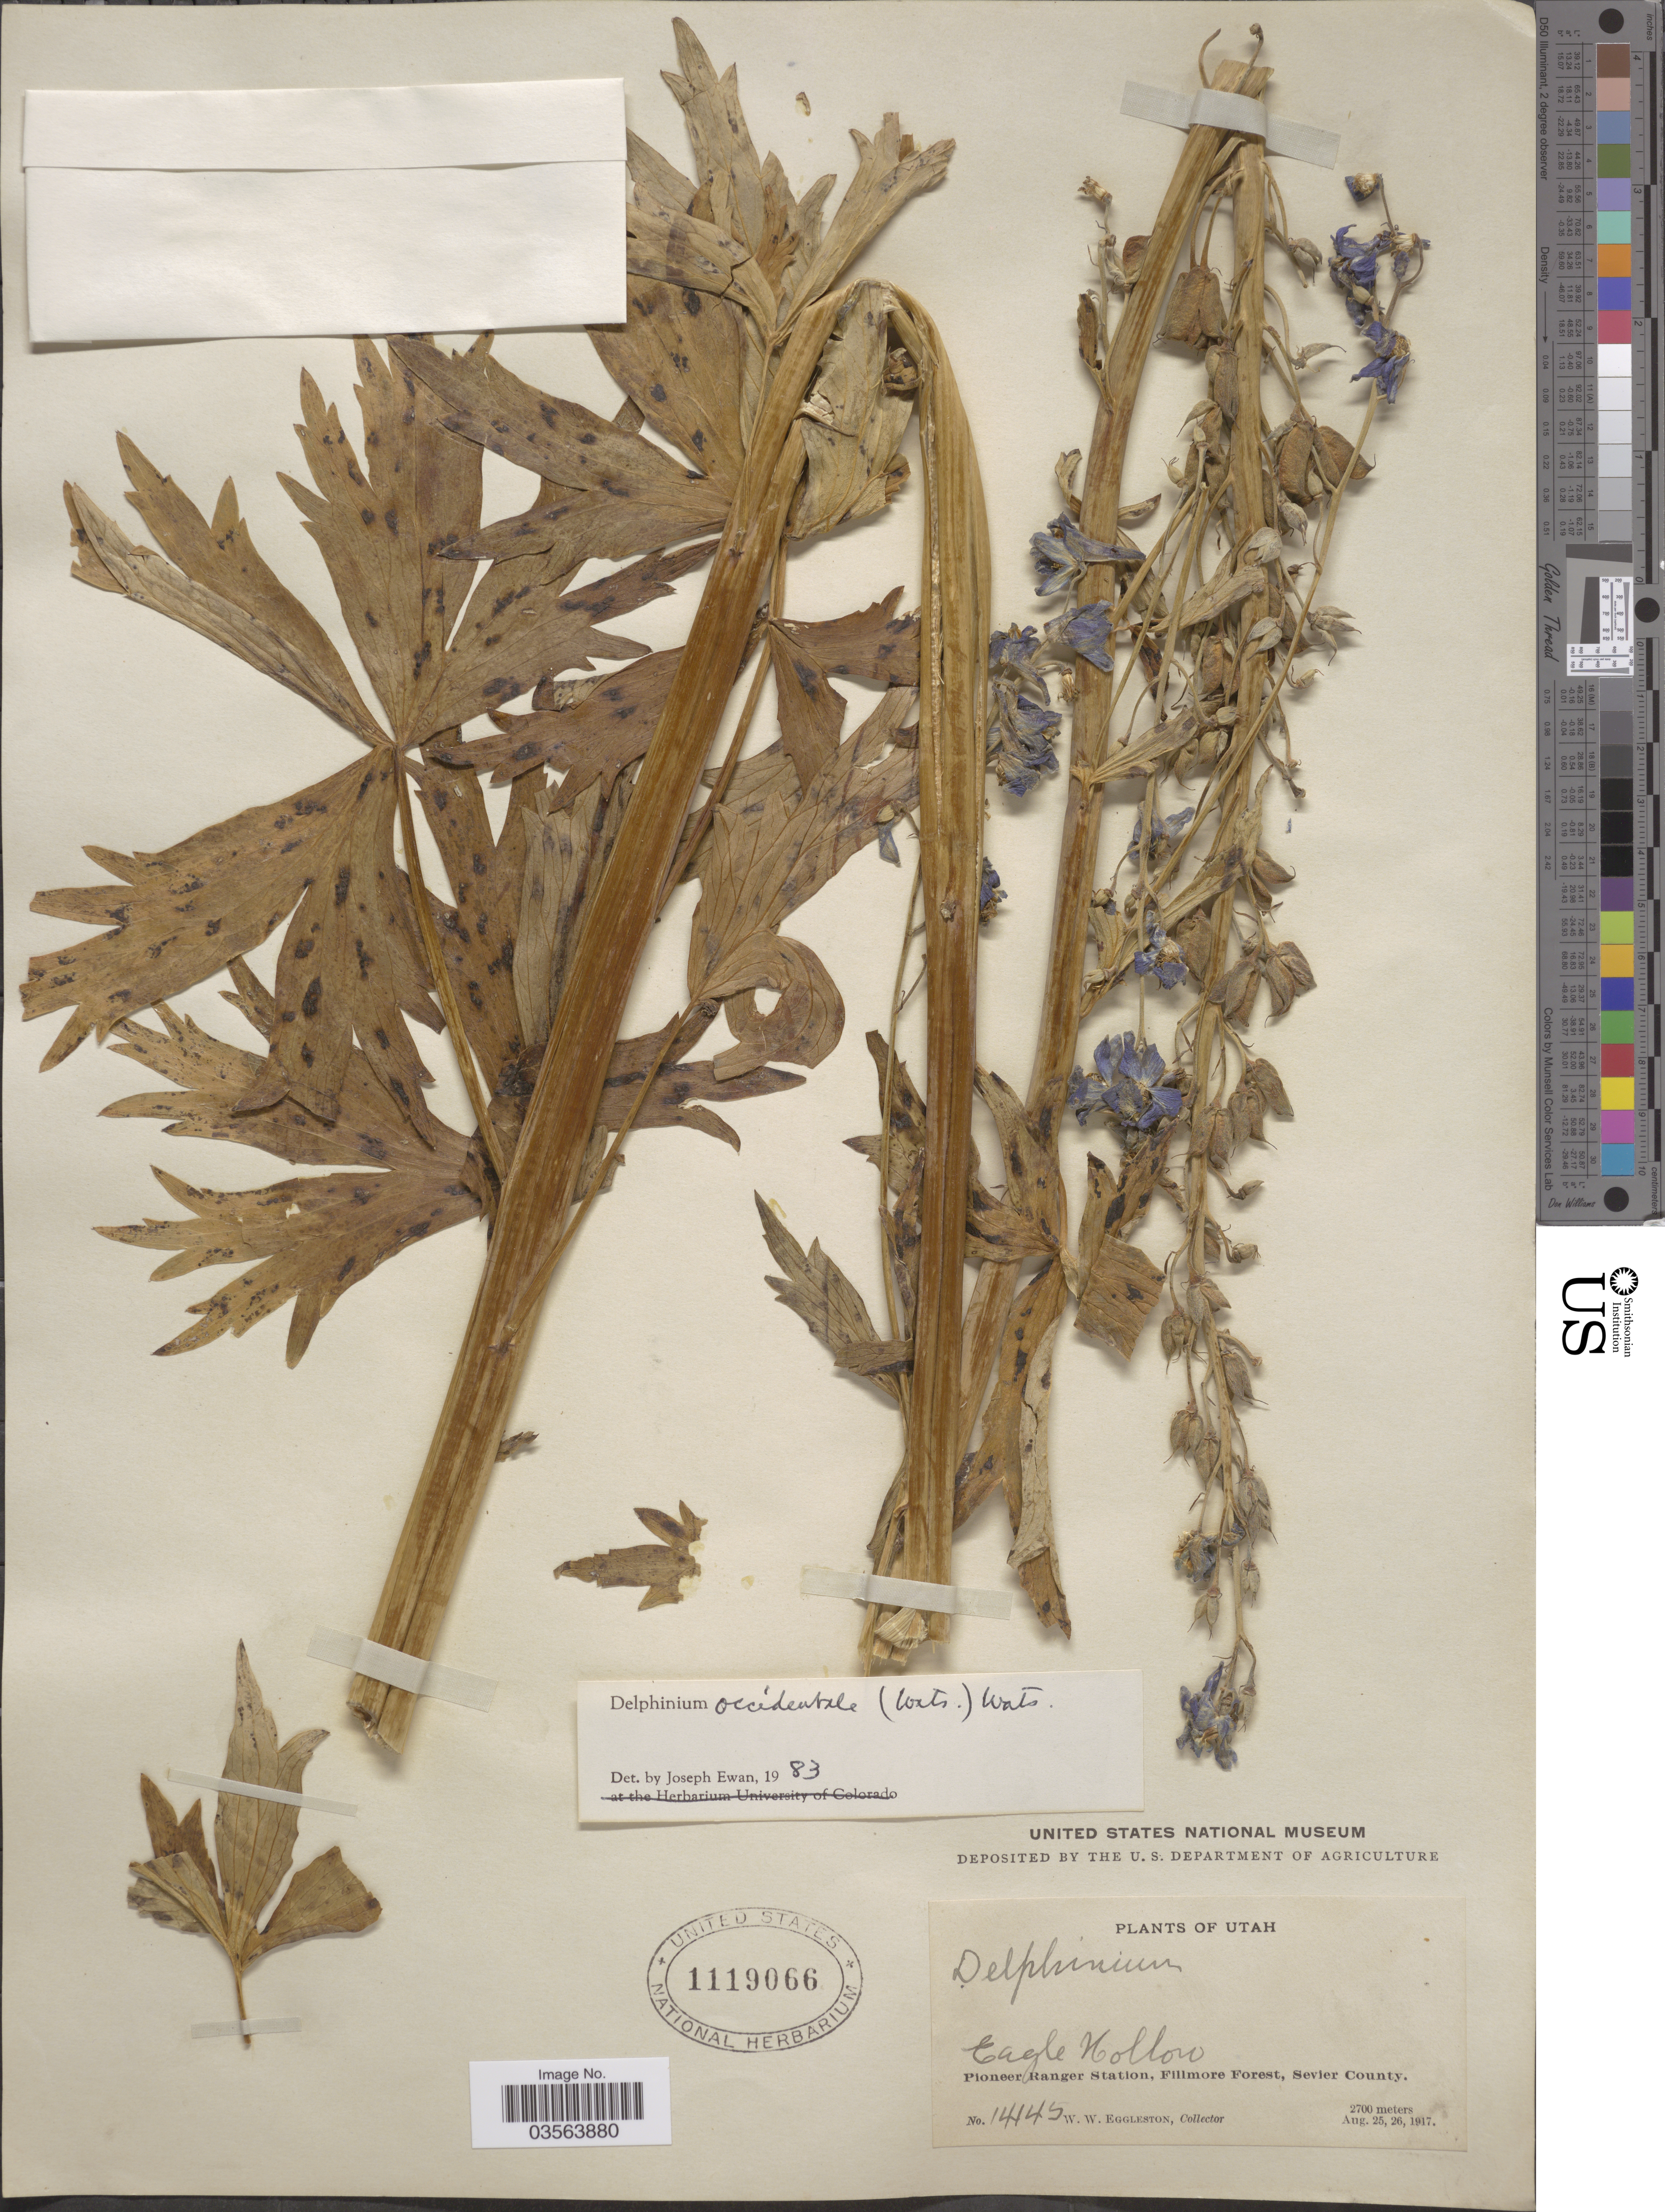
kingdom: Plantae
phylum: Tracheophyta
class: Magnoliopsida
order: Ranunculales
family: Ranunculaceae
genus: Delphinium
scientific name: Delphinium x occidentale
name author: (S. Watson) S. Watson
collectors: W. W. Eggleston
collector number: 14145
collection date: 1917-08-25/1917-08-26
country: United States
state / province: Utah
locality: Eagle Hollow. Pioneer Ranger Station, Fillmore Forest, Sevier County.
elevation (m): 2700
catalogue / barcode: US 1119066